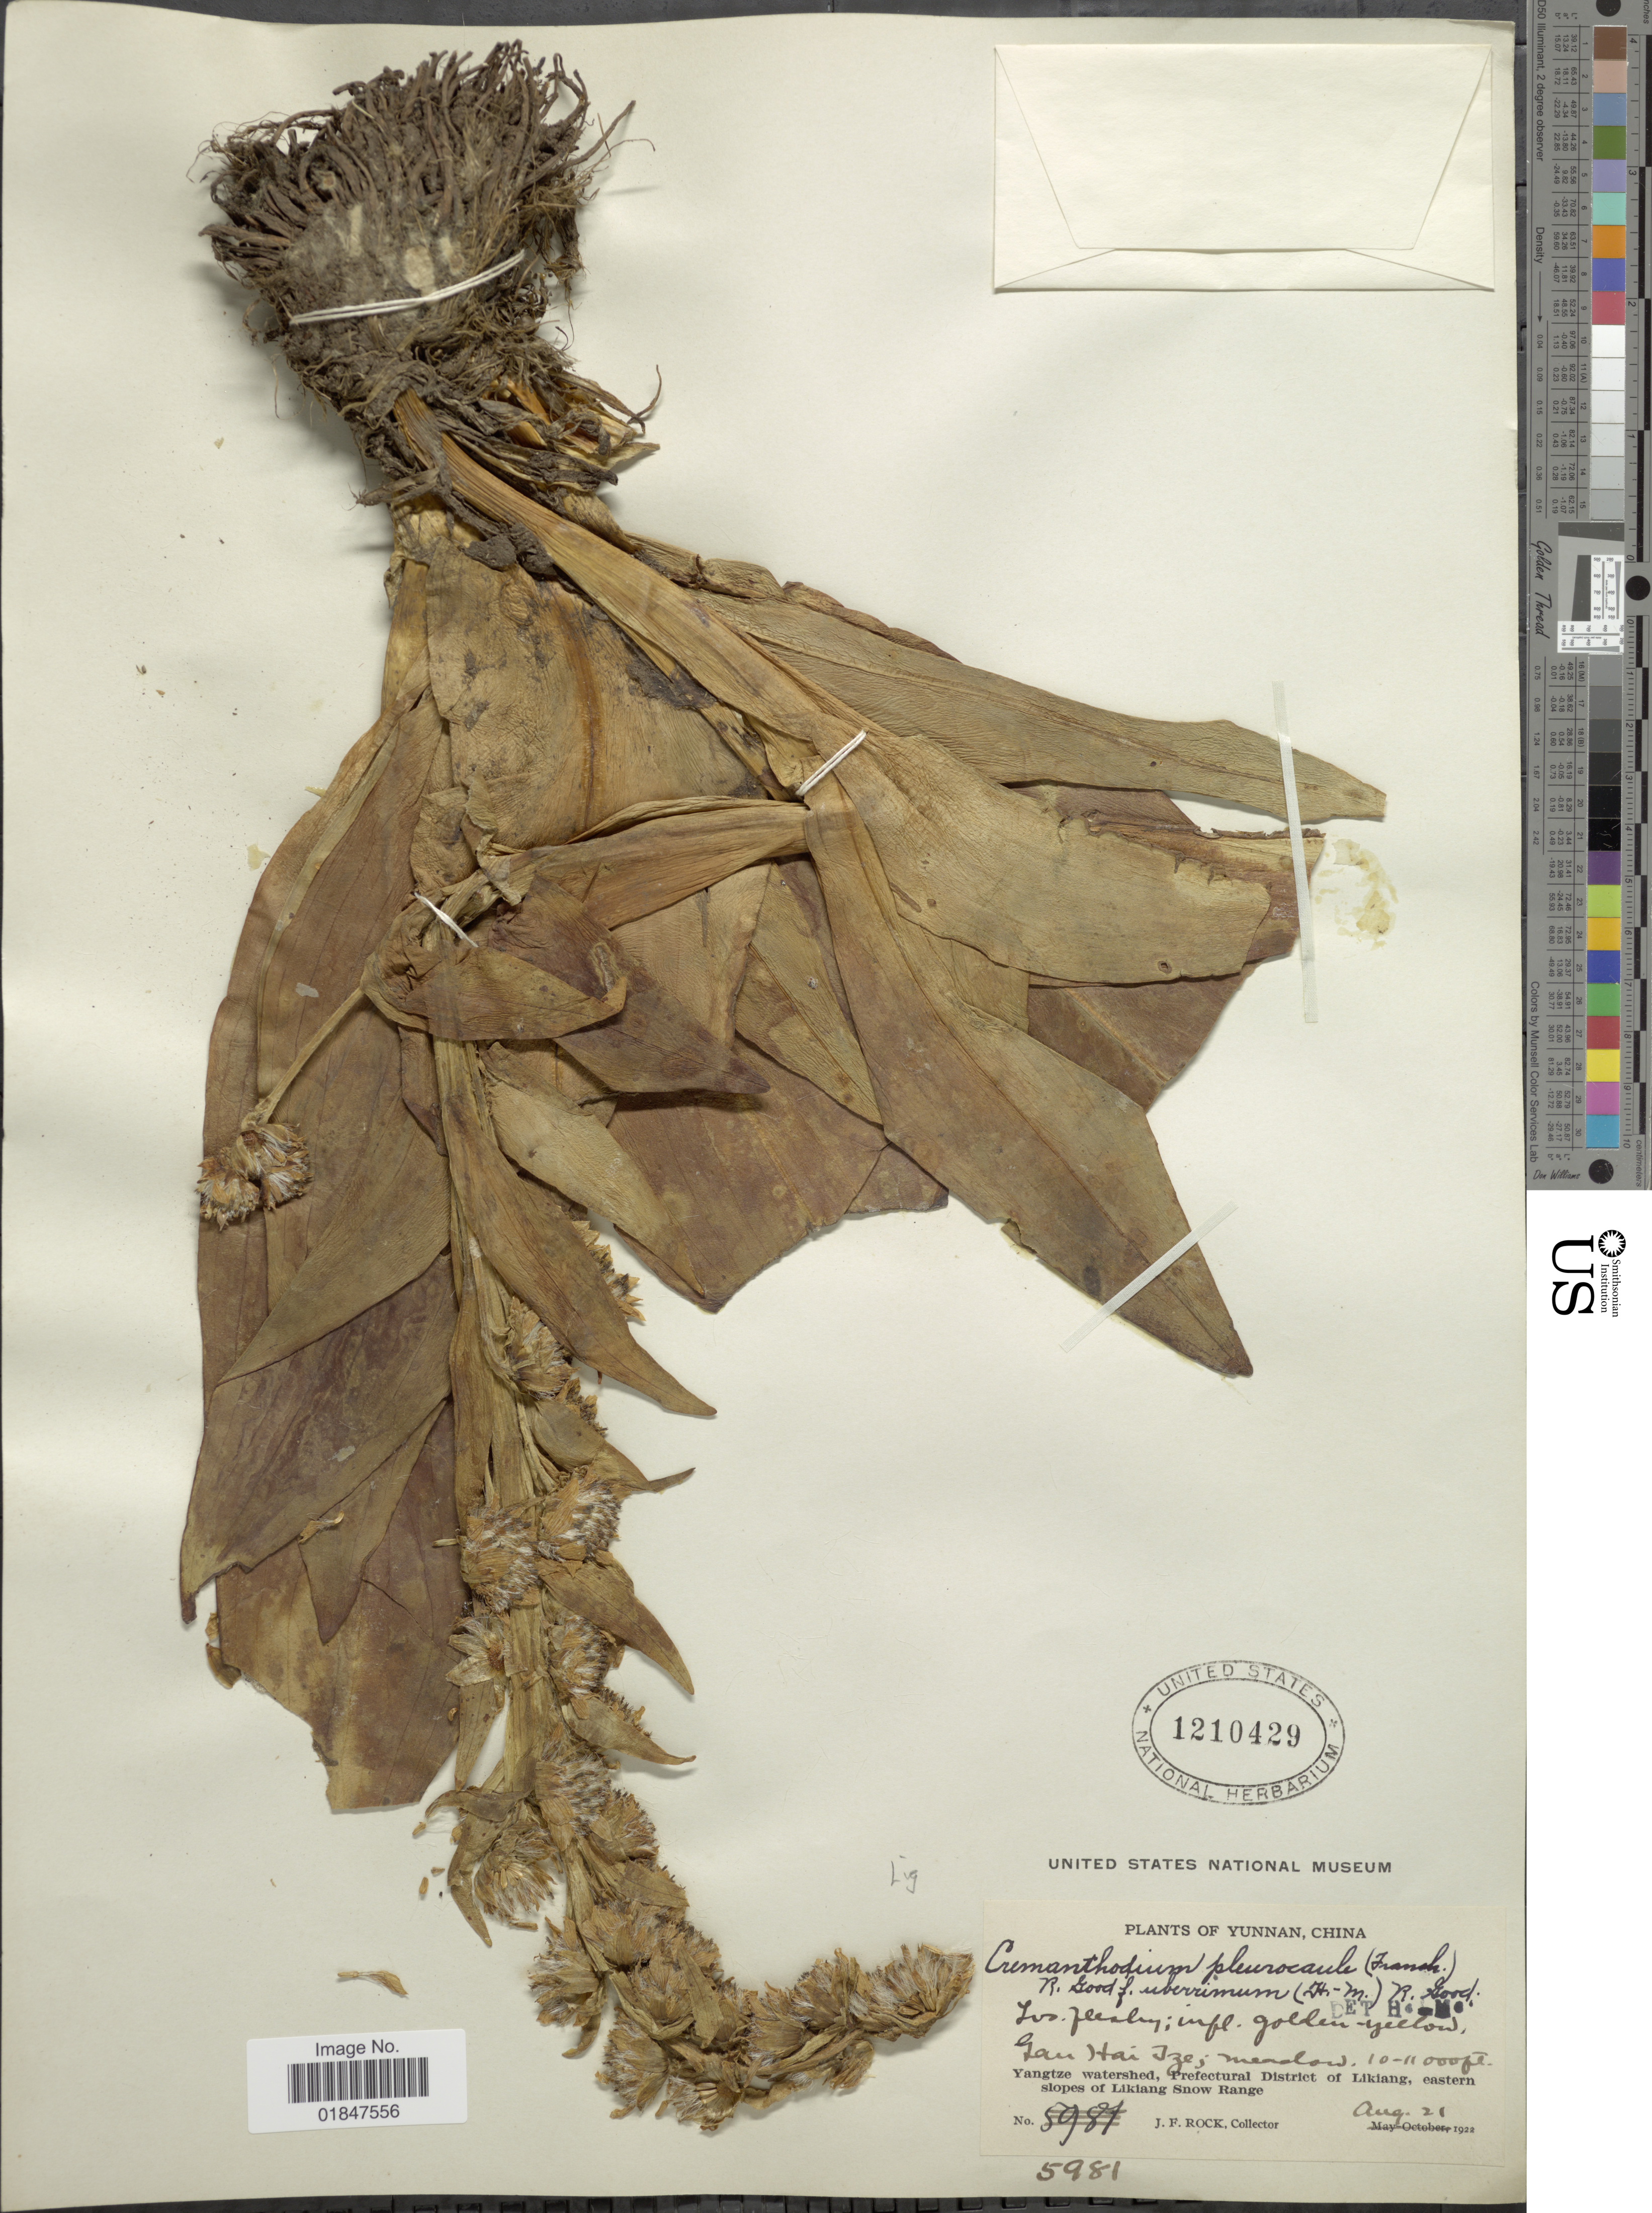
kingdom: Plantae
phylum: Tracheophyta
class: Magnoliopsida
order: Asterales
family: Asteraceae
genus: Ligularia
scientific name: Ligularia pleurocaulis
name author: (Franch.) Hand.-Mazz.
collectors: J. Rock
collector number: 5981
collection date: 1922-08-21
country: China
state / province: Yunnan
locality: Gau Hai Tze, Yangtze watershed, Prefectural District of Likiang, eastern slopes of Likiang Snow Range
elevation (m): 3048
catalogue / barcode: US 1210429